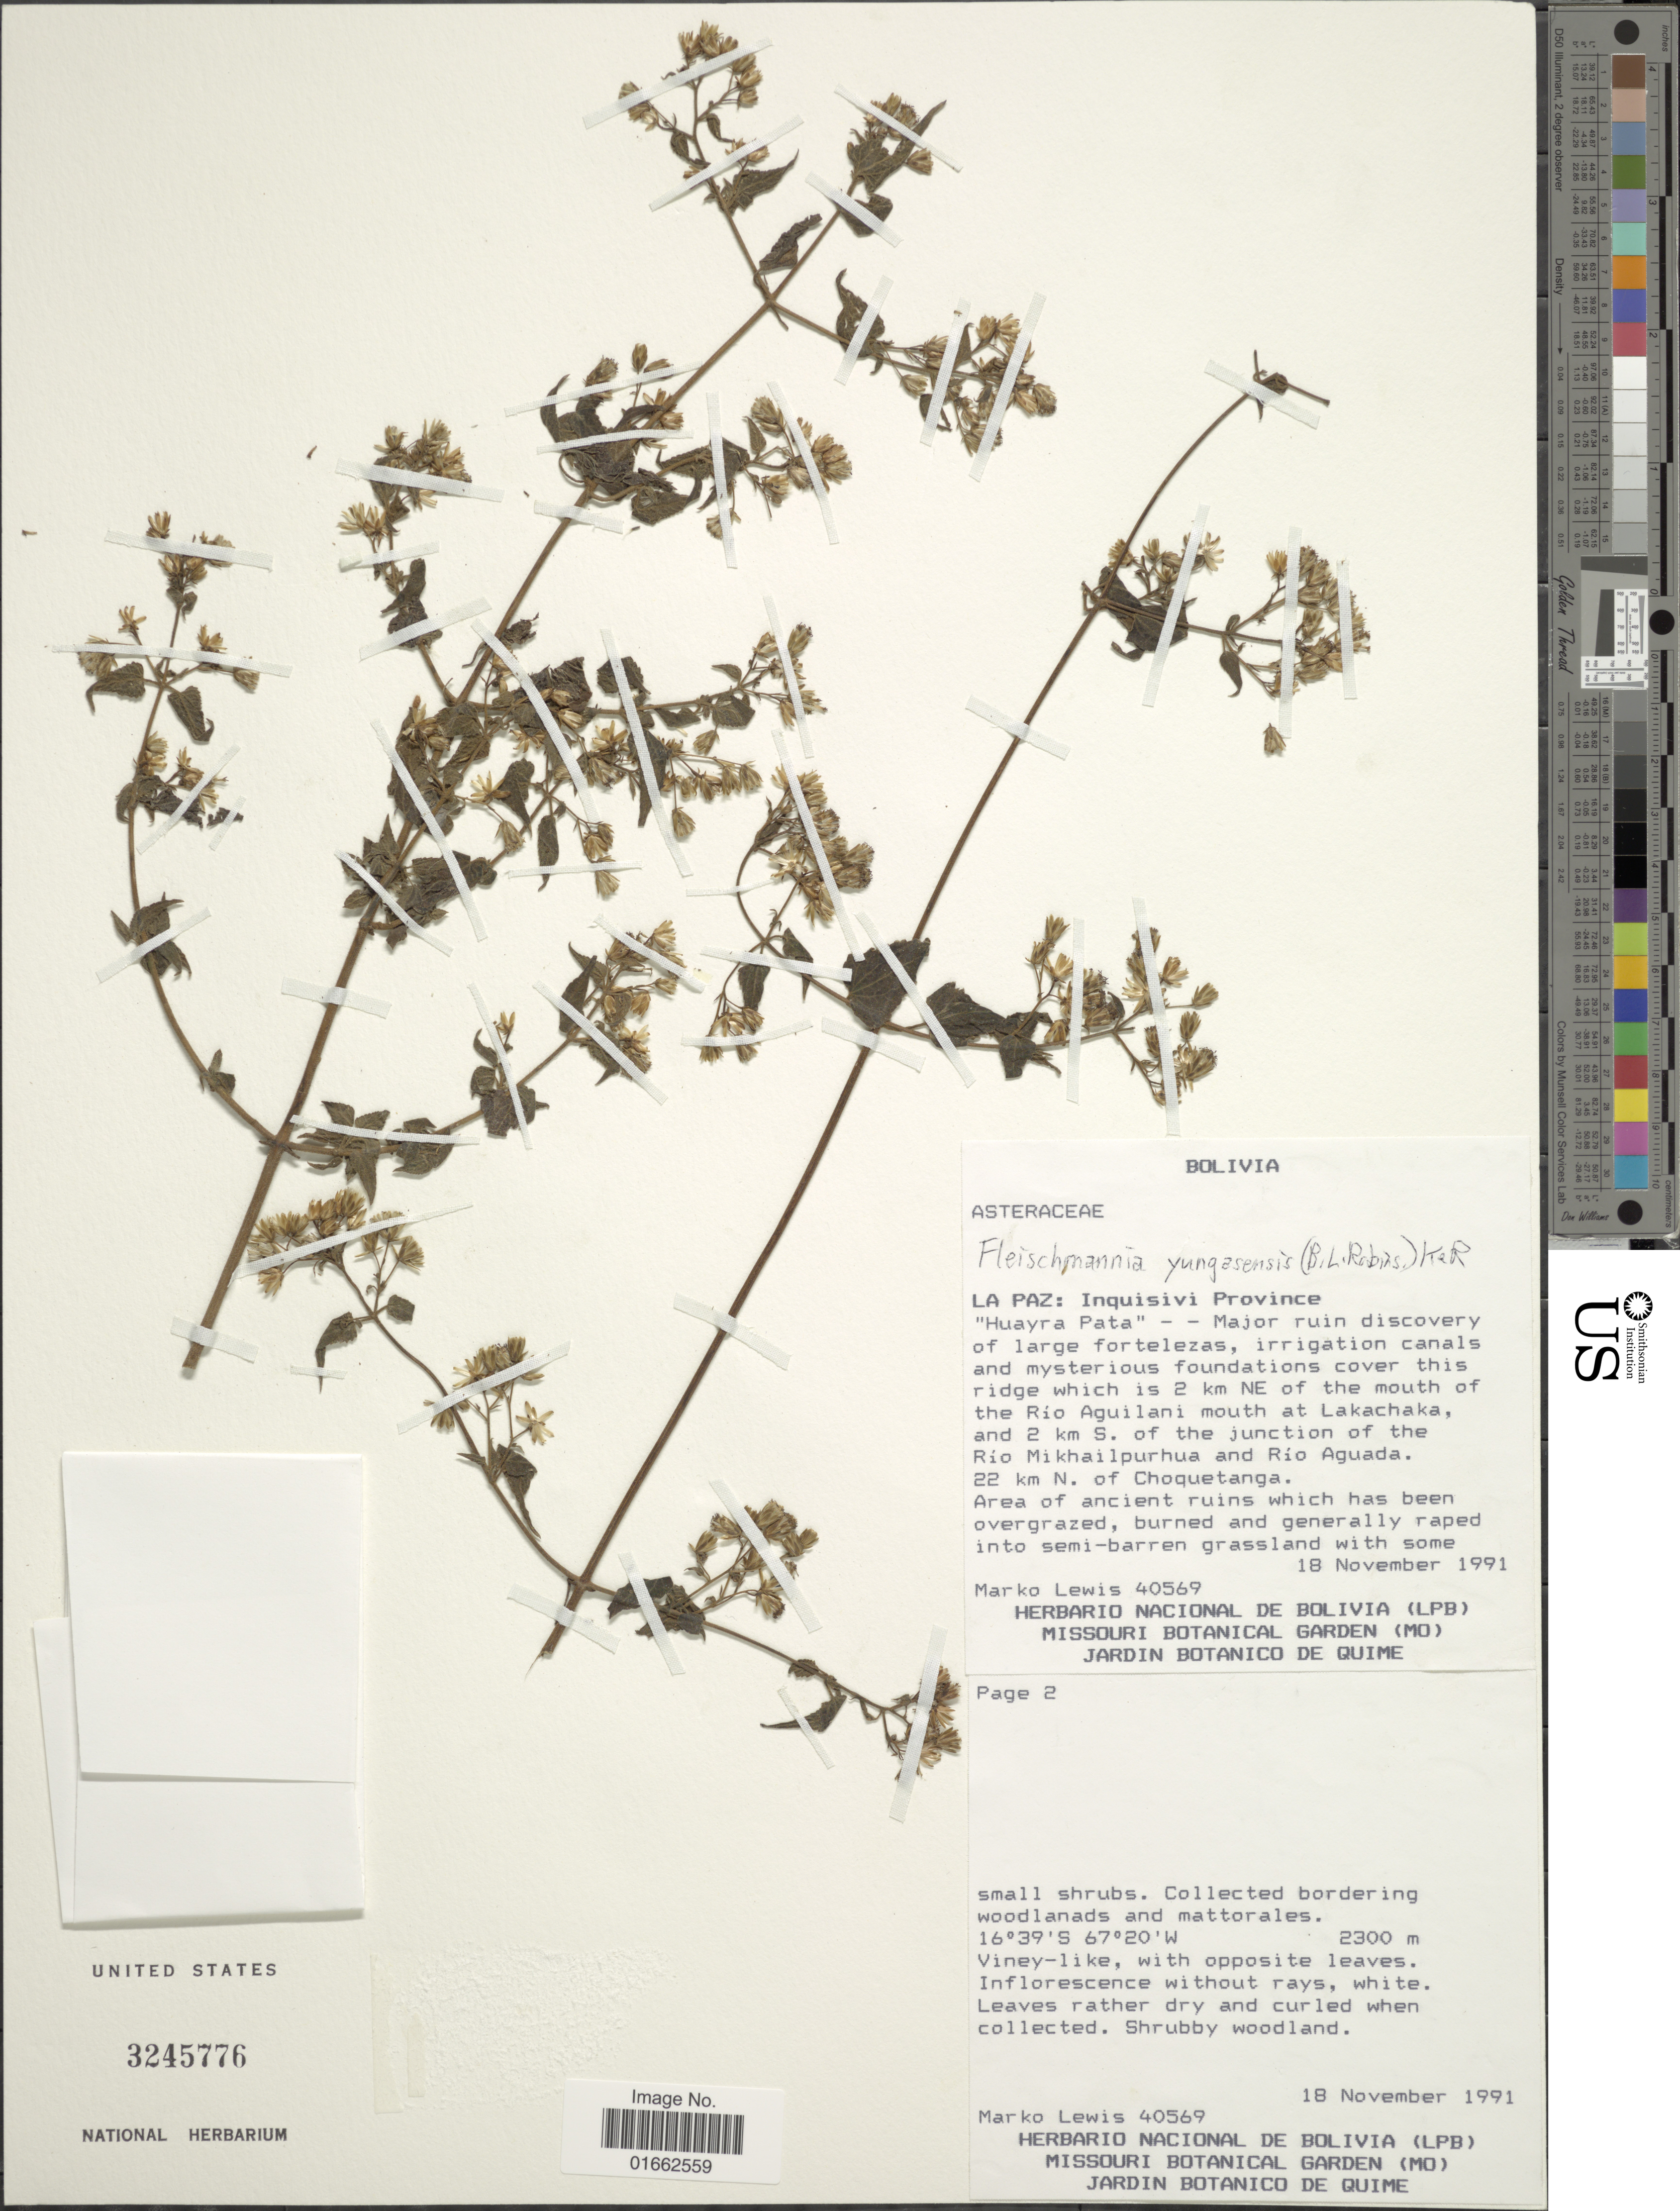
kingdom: Plantae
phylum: Tracheophyta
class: Magnoliopsida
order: Asterales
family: Asteraceae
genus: Fleischmannia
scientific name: Fleischmannia yungasensis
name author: (H. Rob.) R.M. King & H. Rob.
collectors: M. A. Lewis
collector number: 40569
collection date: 1991-11-18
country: Bolivia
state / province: La Paz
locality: Inquisivi Province, "Huayra Pata" -- Major ruin discovery of large fortelezas, irrigation canals and mysterious foundations cover this ridge which is 2 km NE of the mouth of the Rio Aguilani mouth at Lakachaka, and 2 km S. of the junction of the Río Mikhailpurhua and Río Aguada, 22 km N. of Choquetanga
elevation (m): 2300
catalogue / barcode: US 3245776